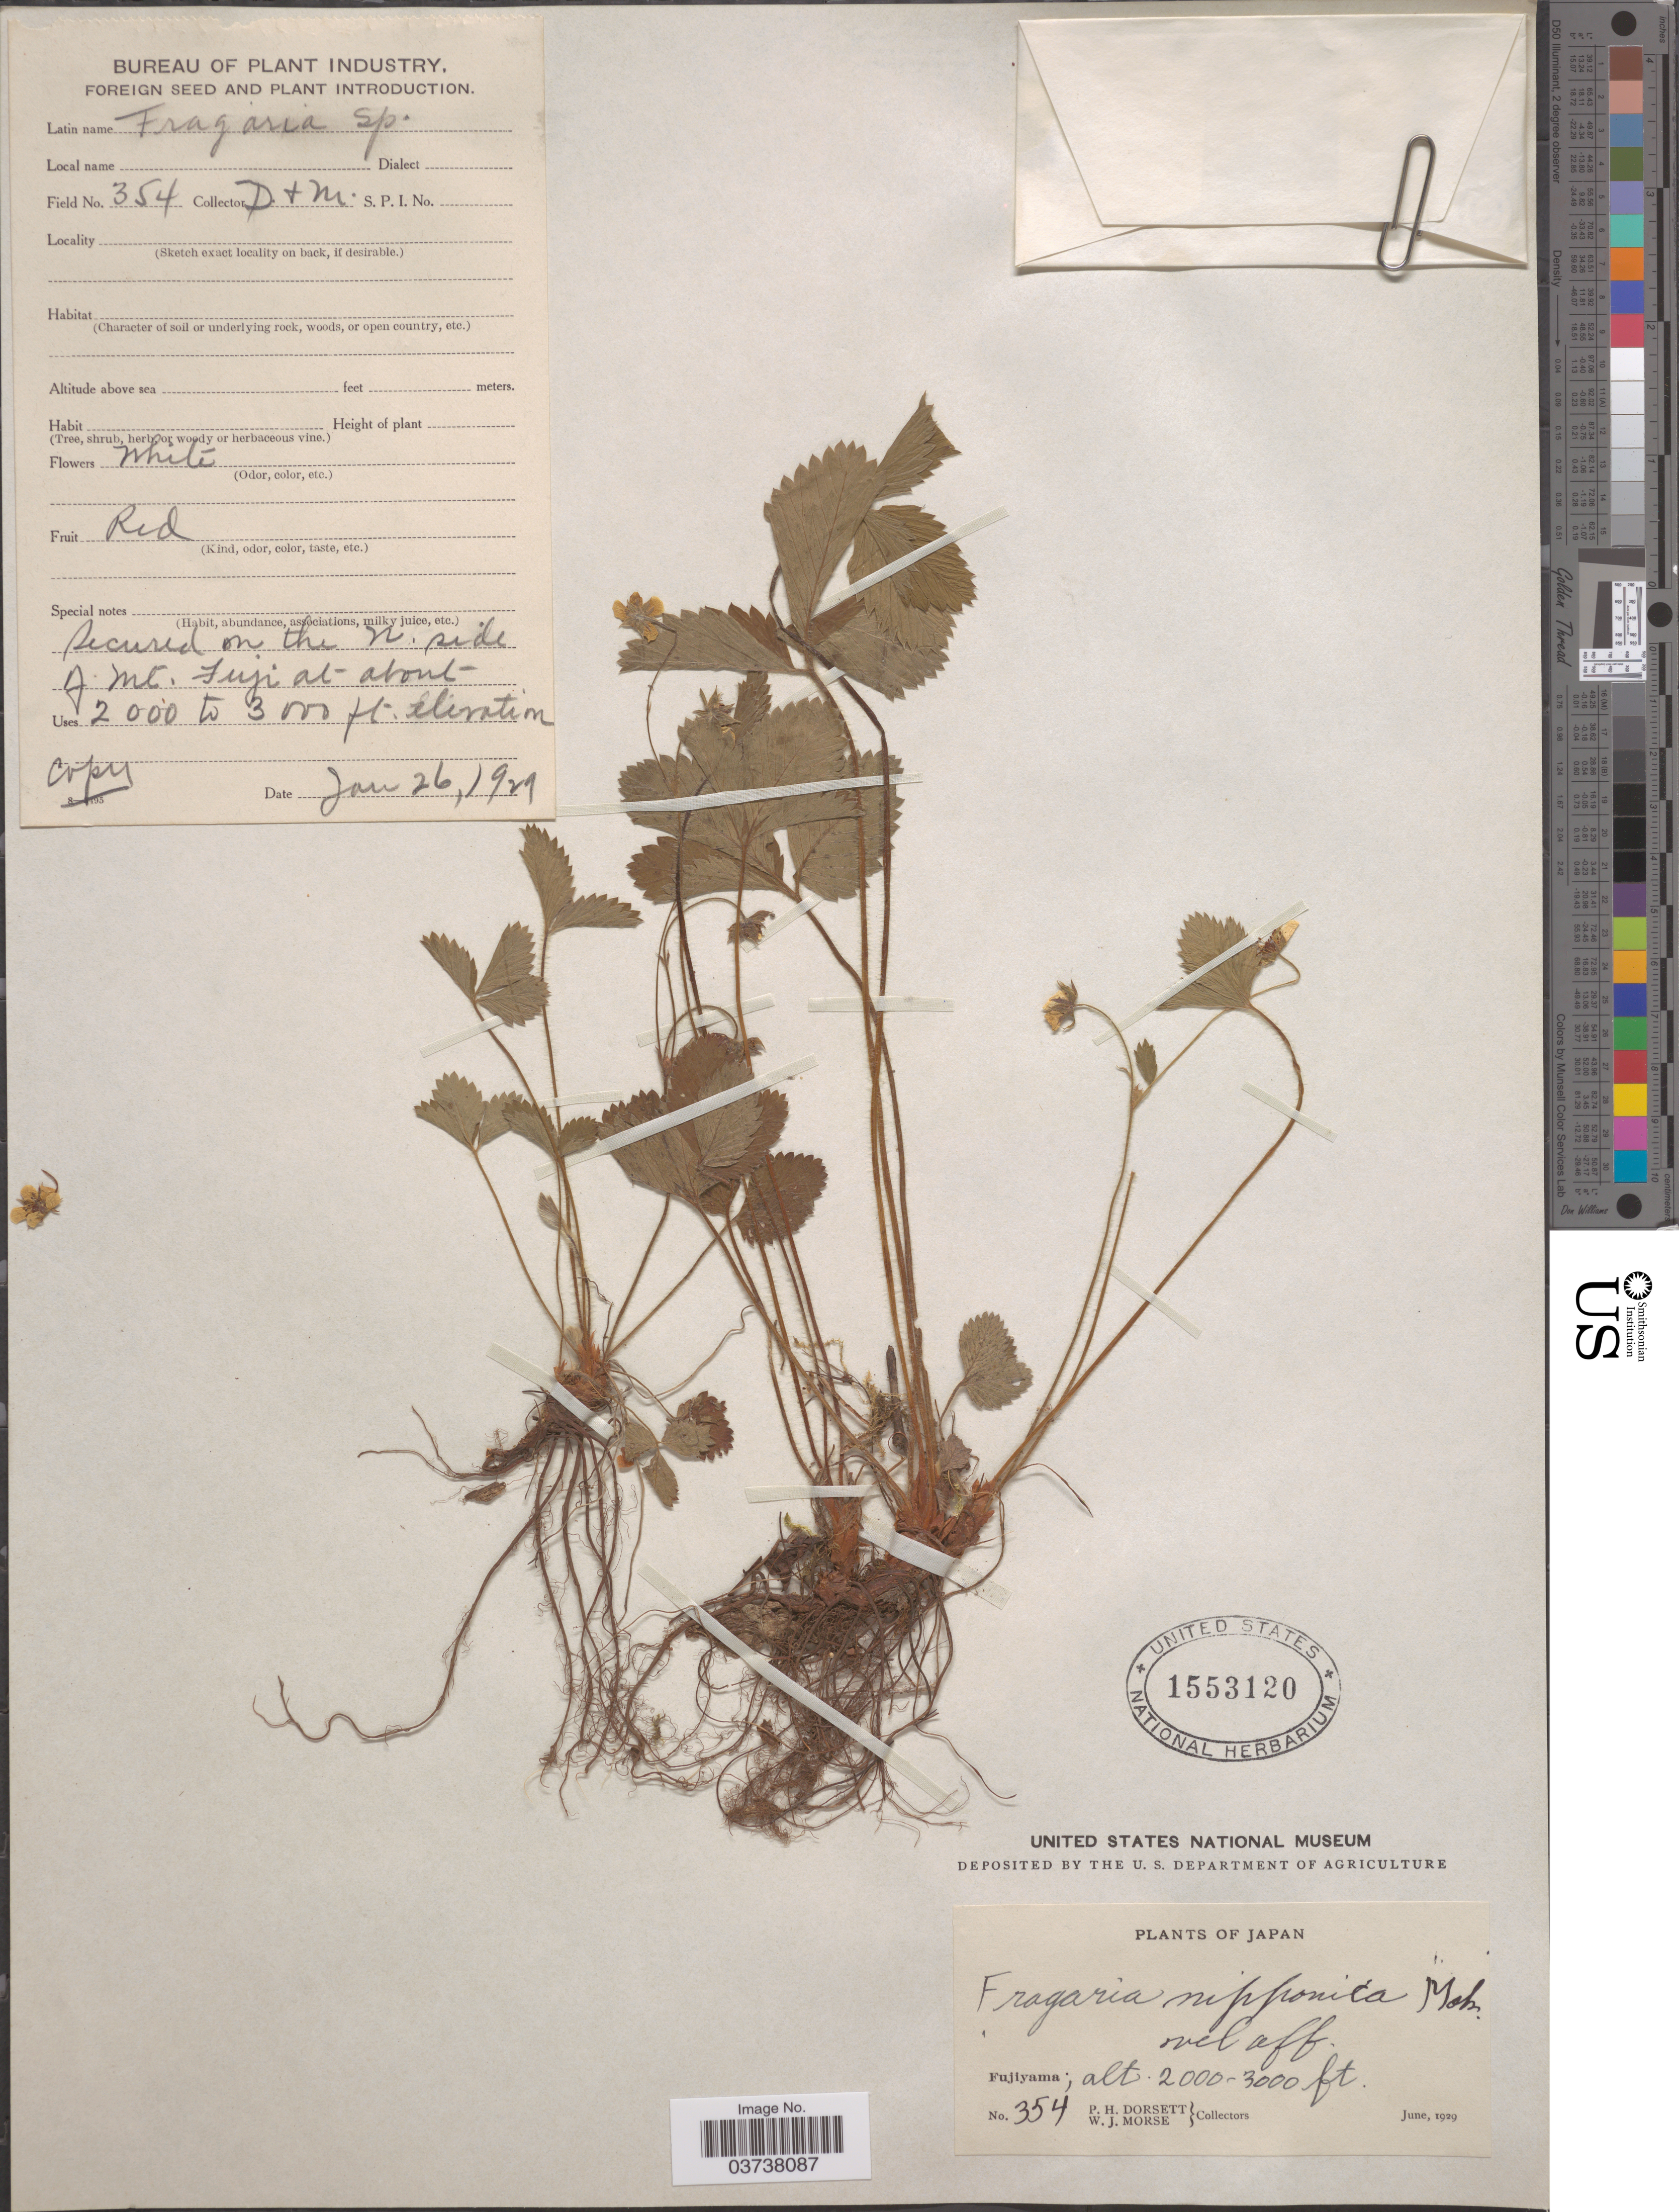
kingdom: Plantae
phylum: Tracheophyta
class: Magnoliopsida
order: Rosales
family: Rosaceae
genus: Fragaria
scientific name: Fragaria nipponica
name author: Makino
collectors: P. H. Dorsett & W. J. Morse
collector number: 354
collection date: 1929-06-26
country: Japan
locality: Fujiyama. Secured on the N. side of Mt. Fuji.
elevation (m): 610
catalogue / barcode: US 1553120